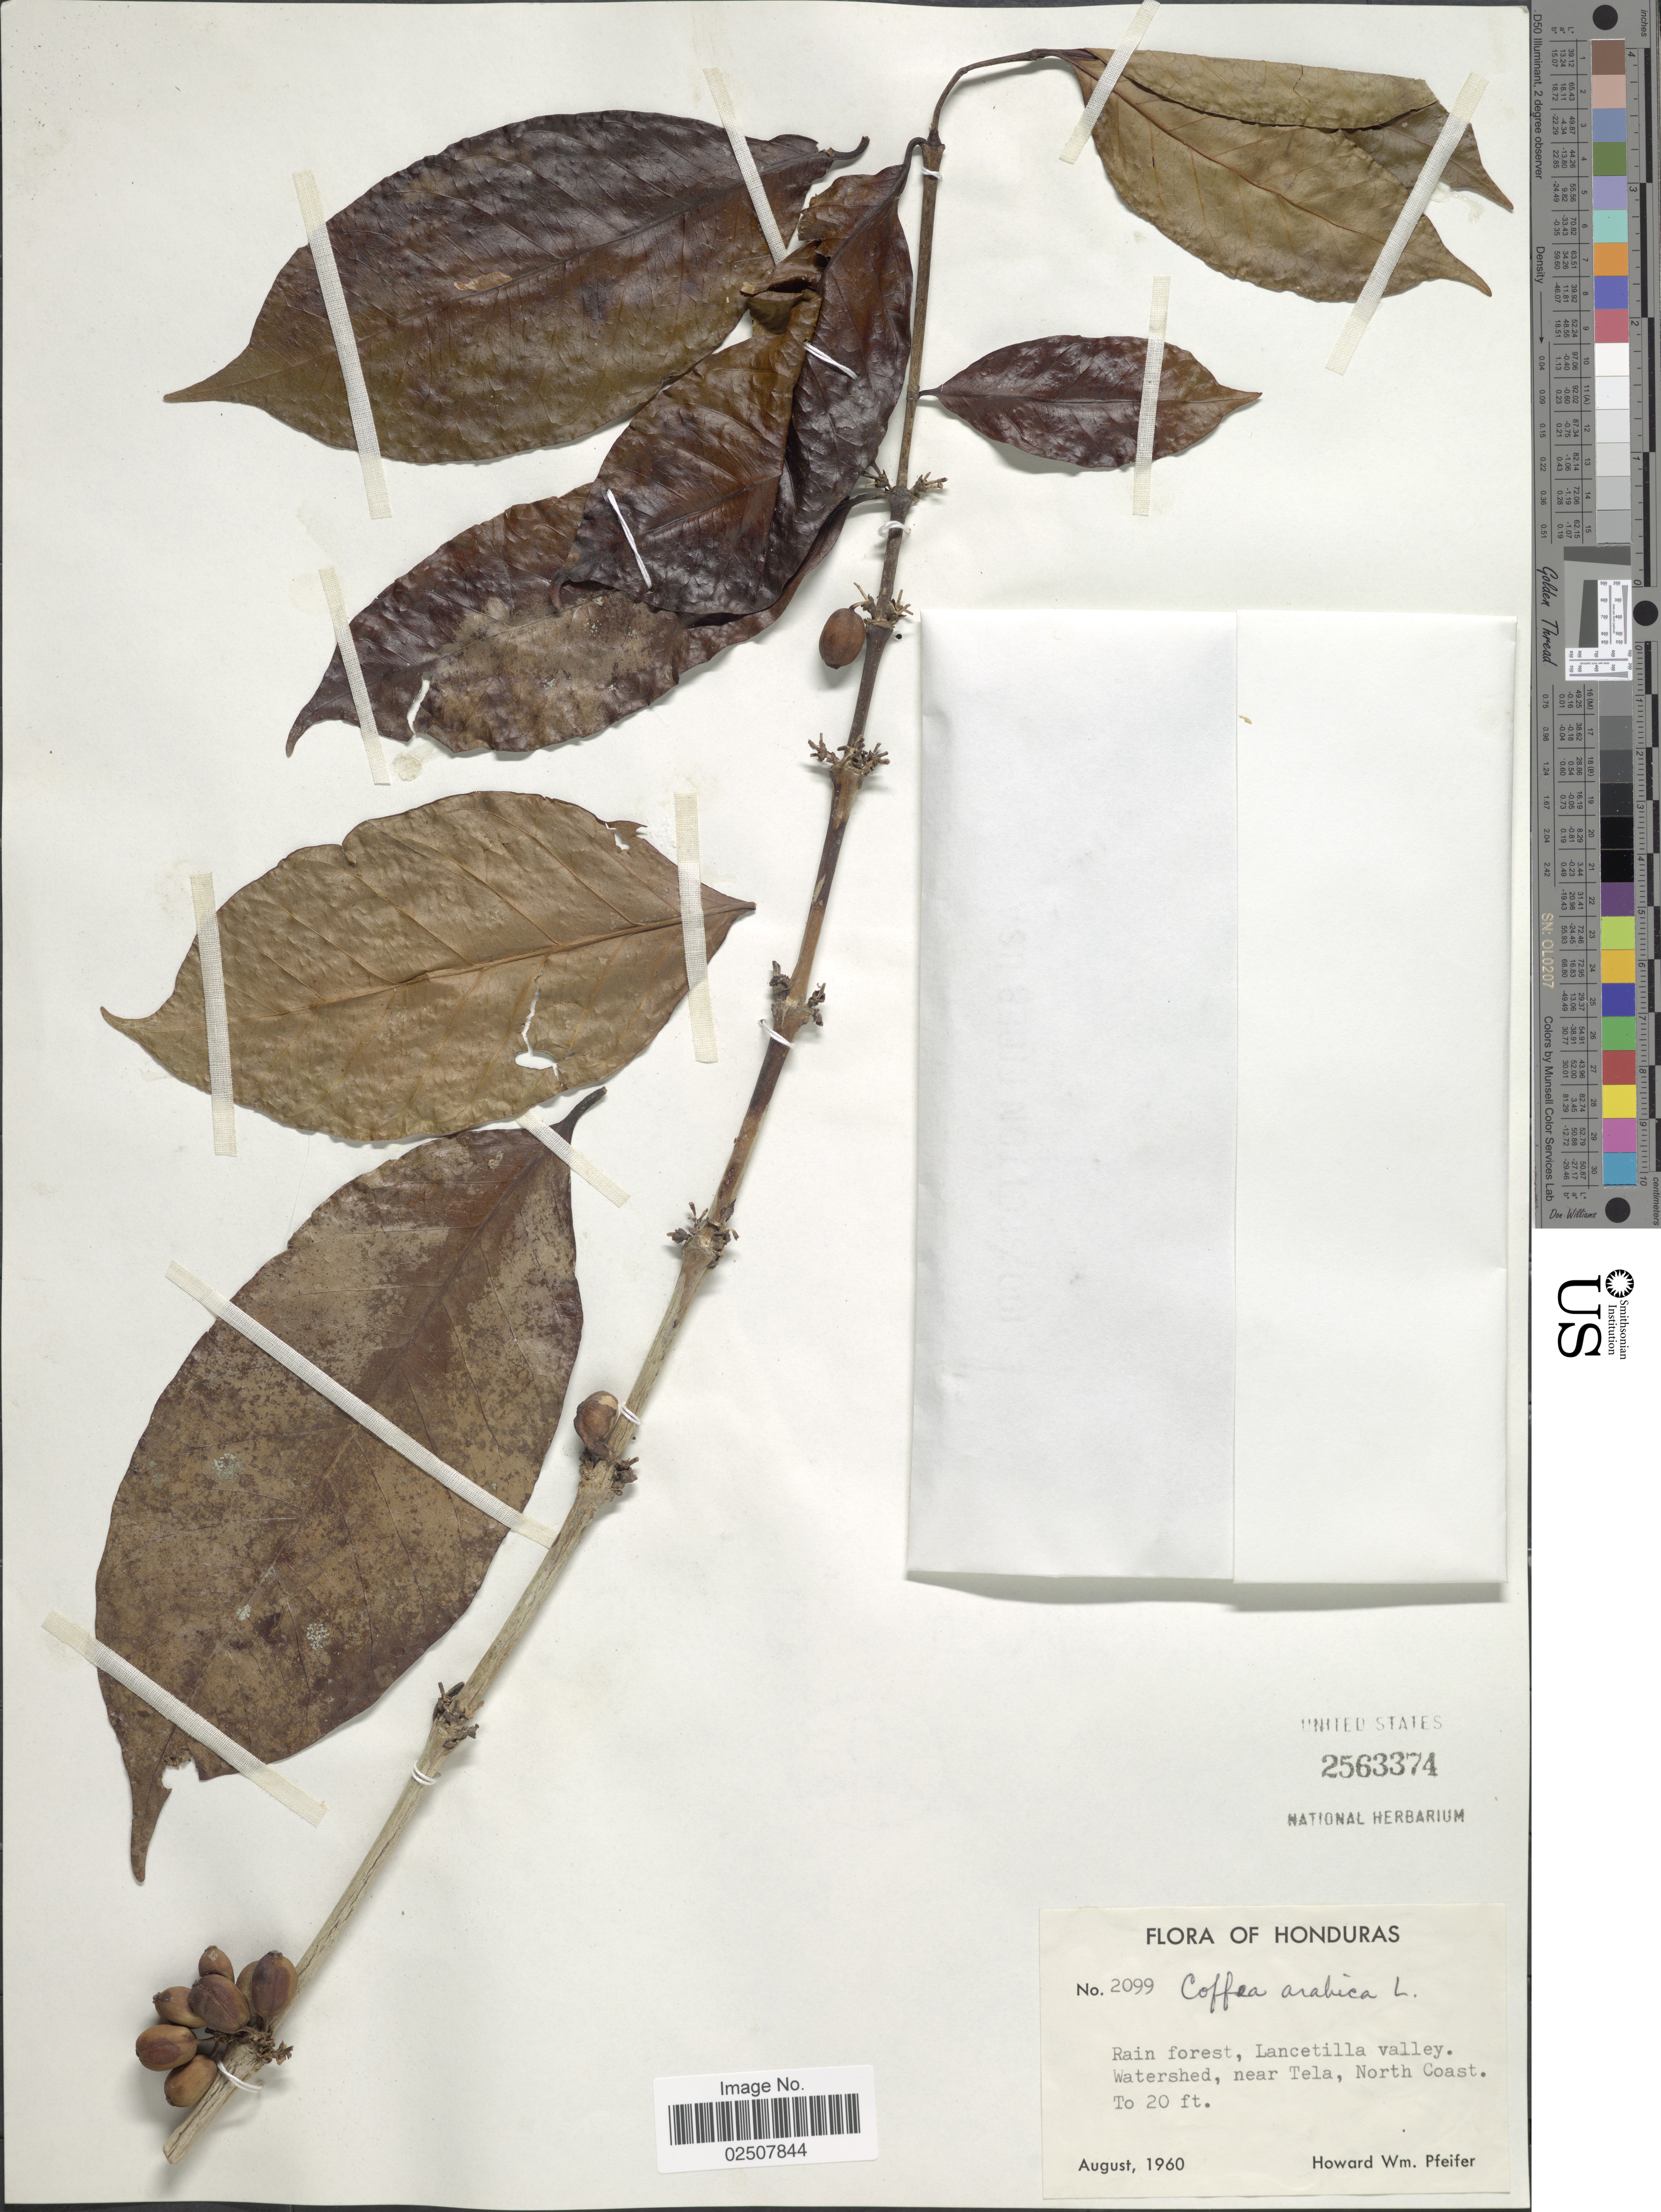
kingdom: Plantae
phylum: Tracheophyta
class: Magnoliopsida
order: Gentianales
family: Rubiaceae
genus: Coffea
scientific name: Coffea arabica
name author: L.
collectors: H. W. Pfeifer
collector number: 2099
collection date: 1960-08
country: Honduras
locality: Rain forest, Lancetilla valley. Watershed, near Tela, North Coast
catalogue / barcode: US 2563374